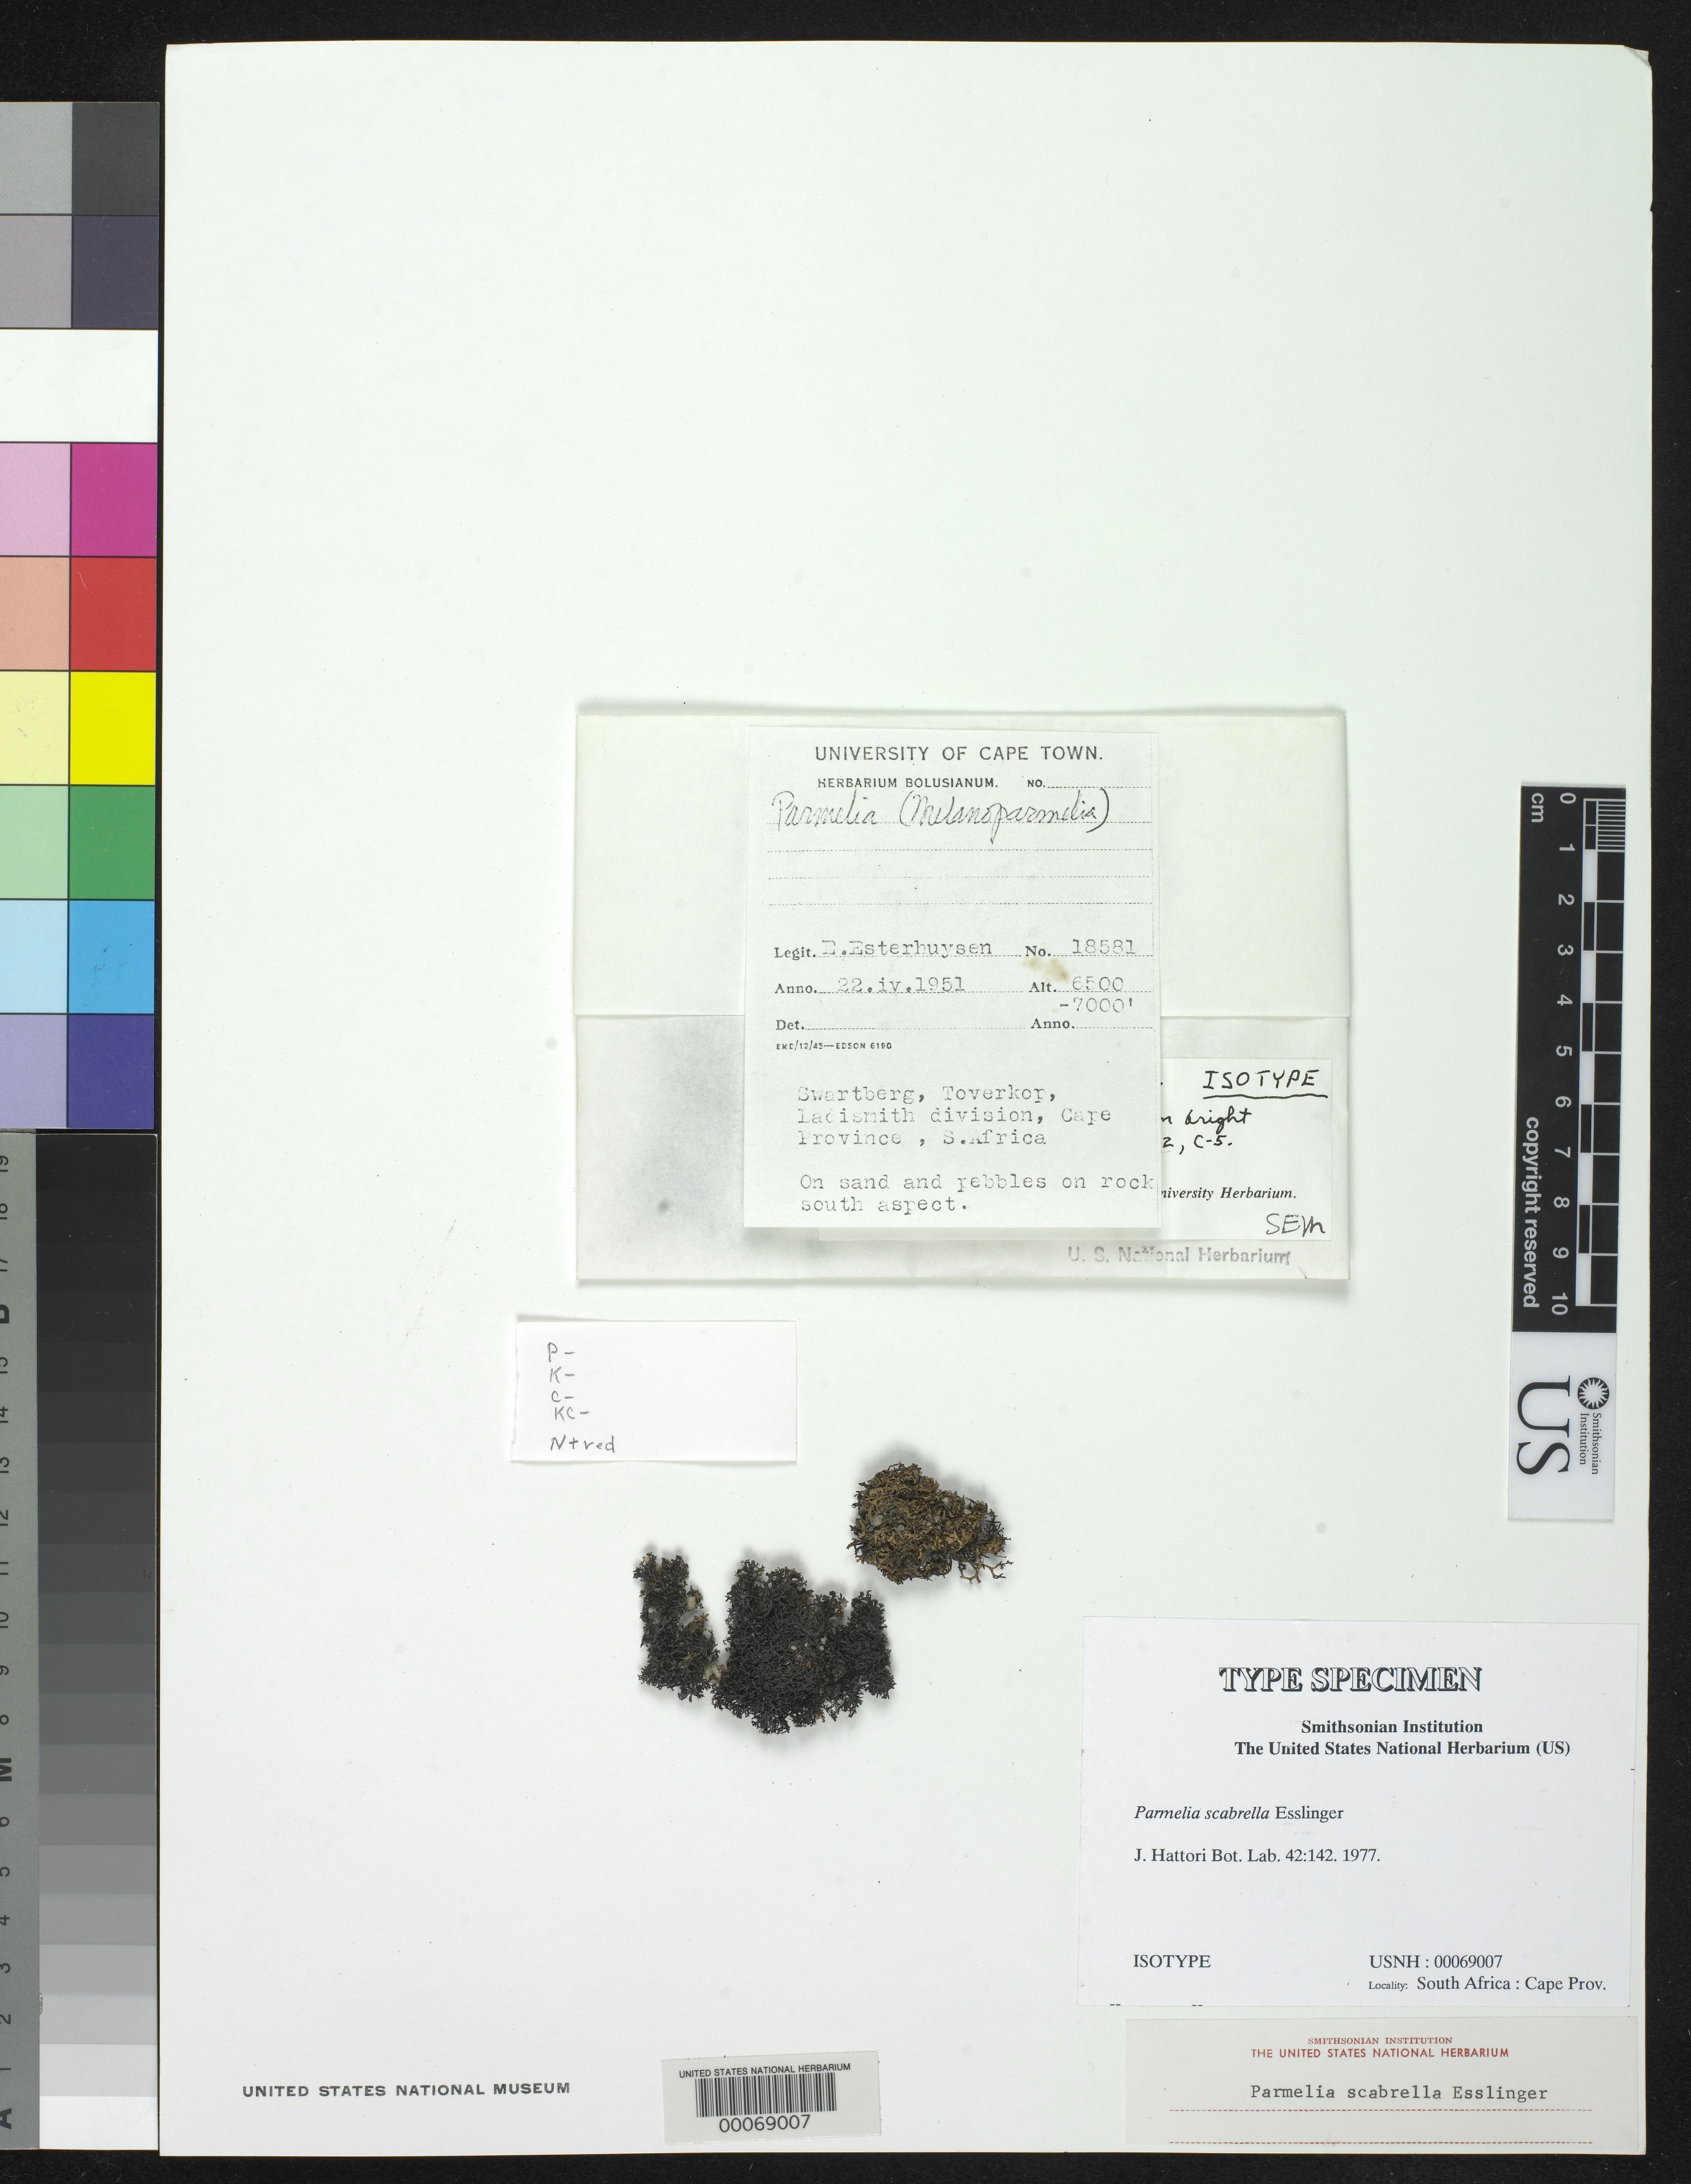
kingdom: Fungi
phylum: Ascomycota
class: Lecanoromycetes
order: Lecanorales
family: Parmeliaceae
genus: Parmelia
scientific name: Parmelia scabrella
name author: Essl.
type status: Isotype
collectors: E. E. Esterhuysen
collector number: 18581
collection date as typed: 22 Apr 1951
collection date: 1951-04-22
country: South Africa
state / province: Western Cape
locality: Swartberg, Toverkap.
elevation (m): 6500